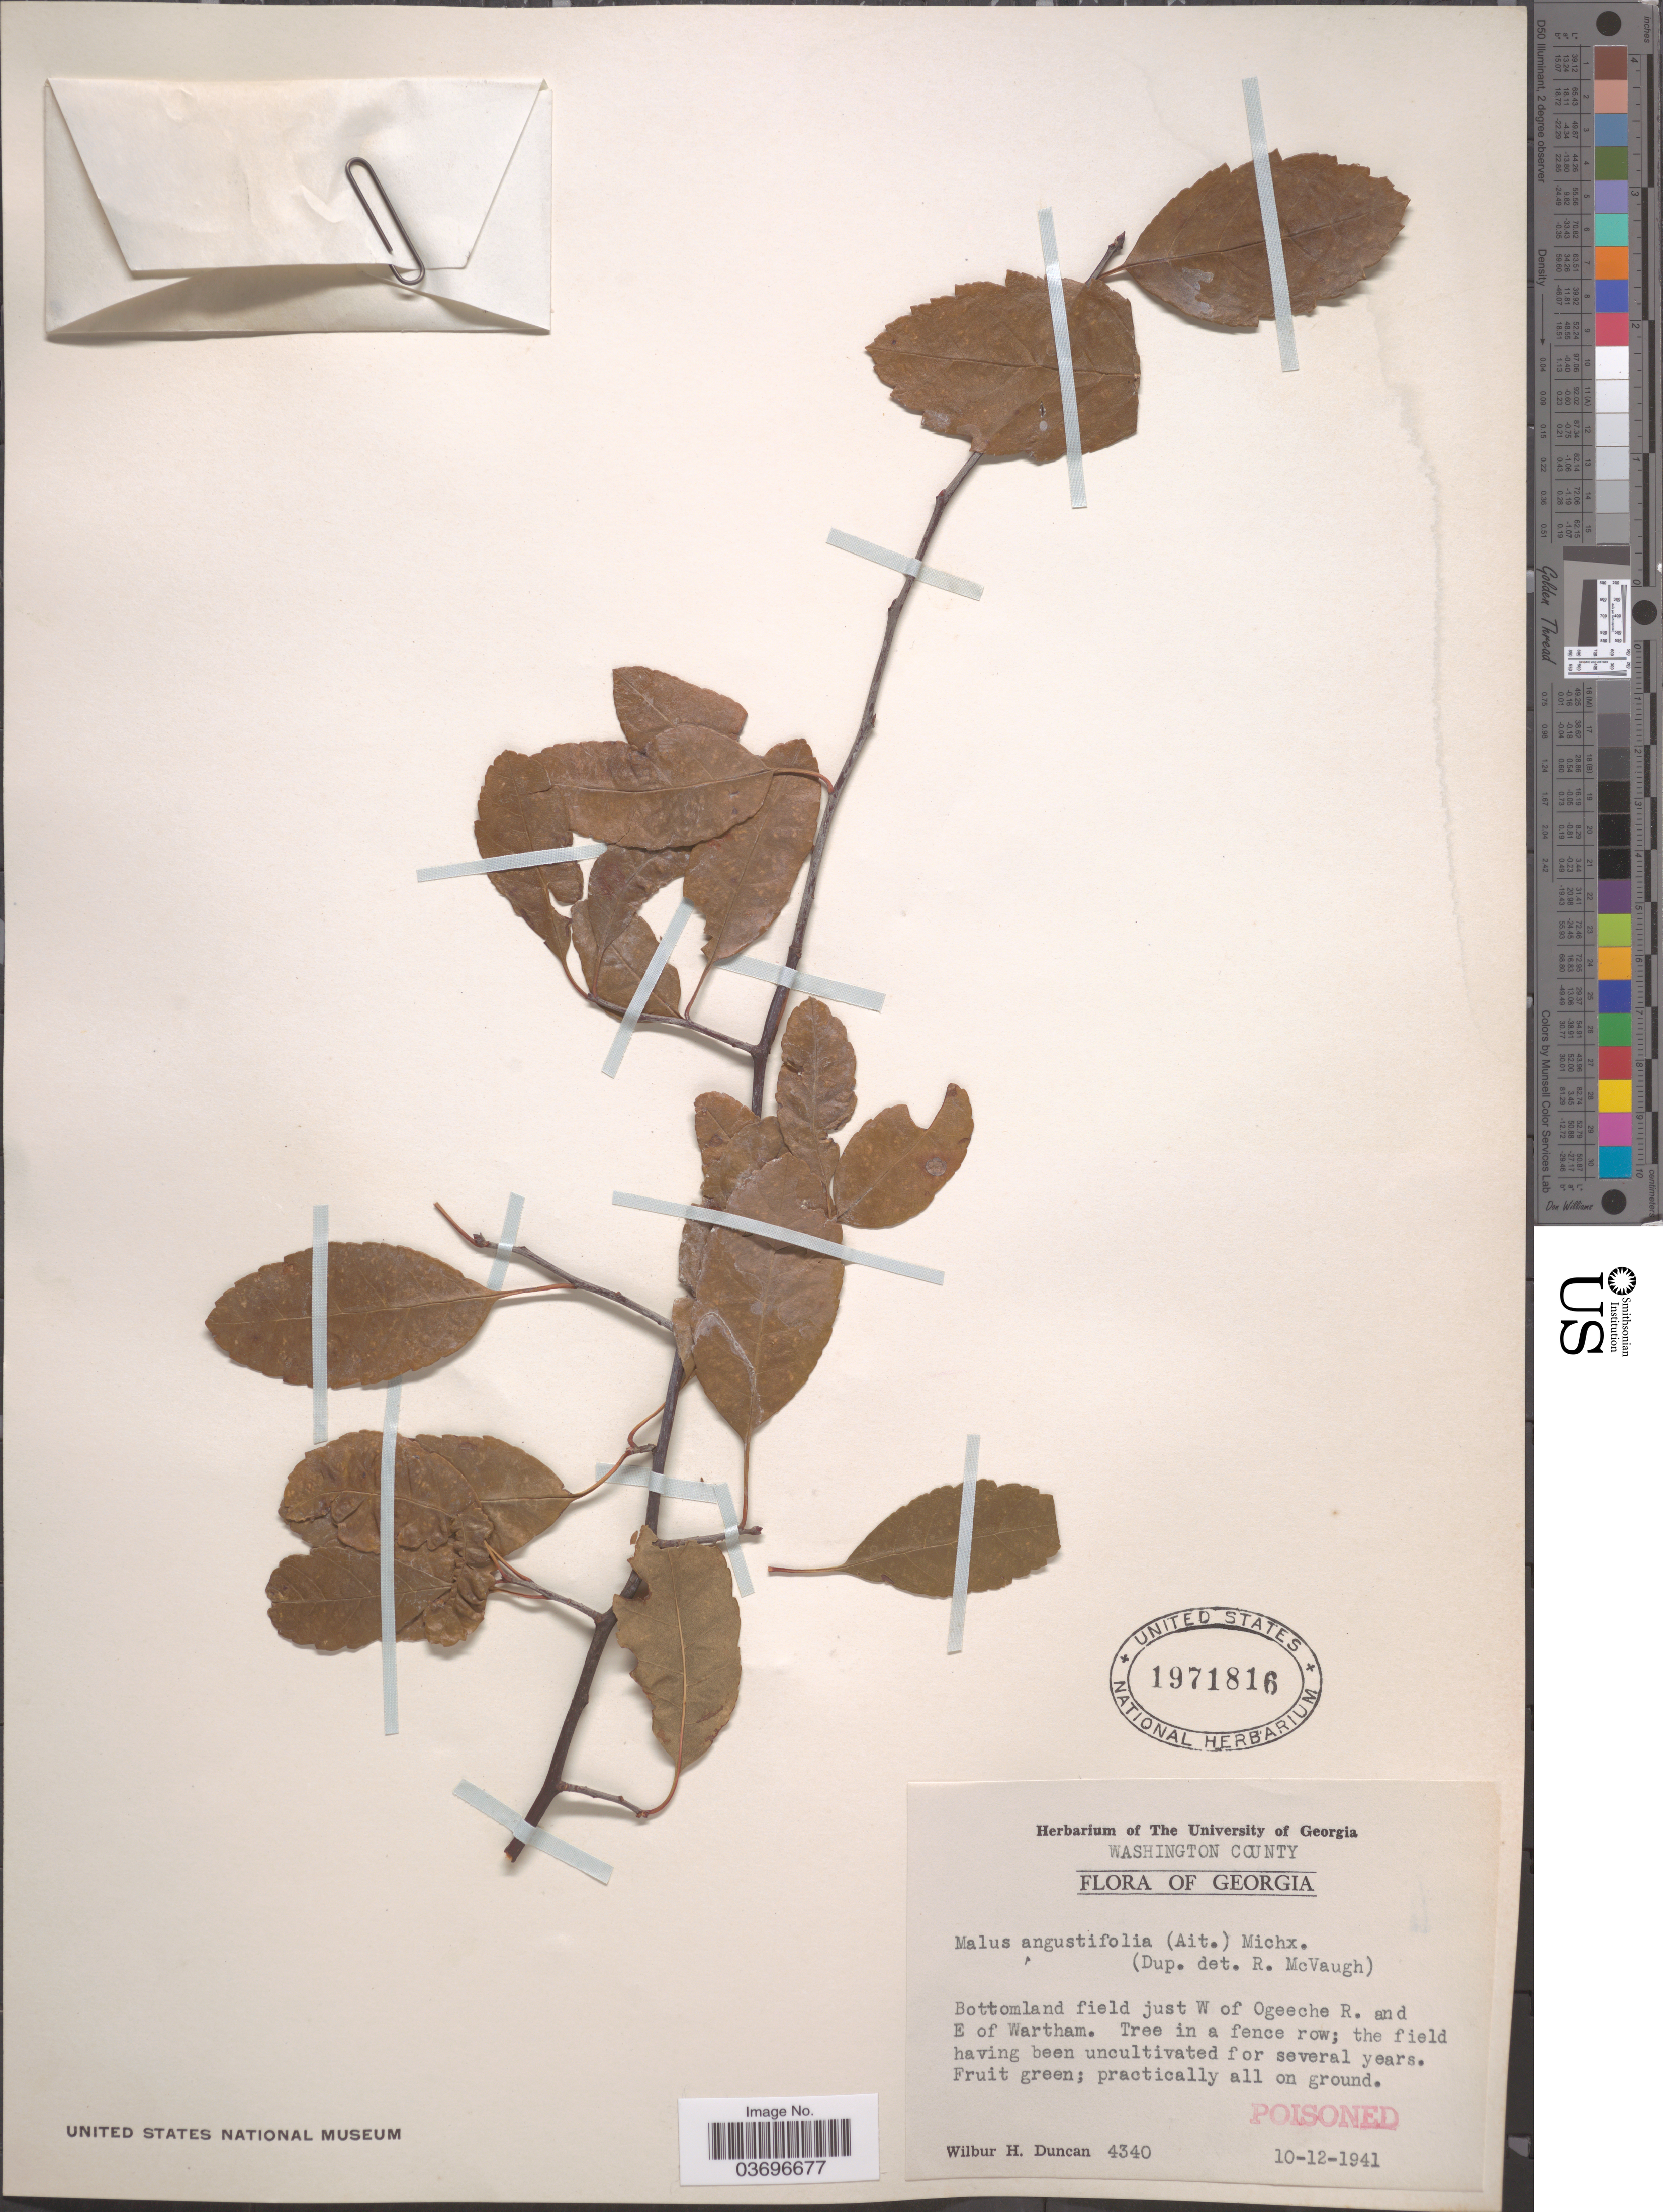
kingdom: Plantae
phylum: Tracheophyta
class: Magnoliopsida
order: Rosales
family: Rosaceae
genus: Malus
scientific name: Malus angustifolia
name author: (Aiton) Michx.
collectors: W. H. Duncan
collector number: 4340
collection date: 1941-10-12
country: United States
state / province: Georgia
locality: Washington County. Bottomland field just W of Ogeeche R. and E of Wartham.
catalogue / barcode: US 1971816